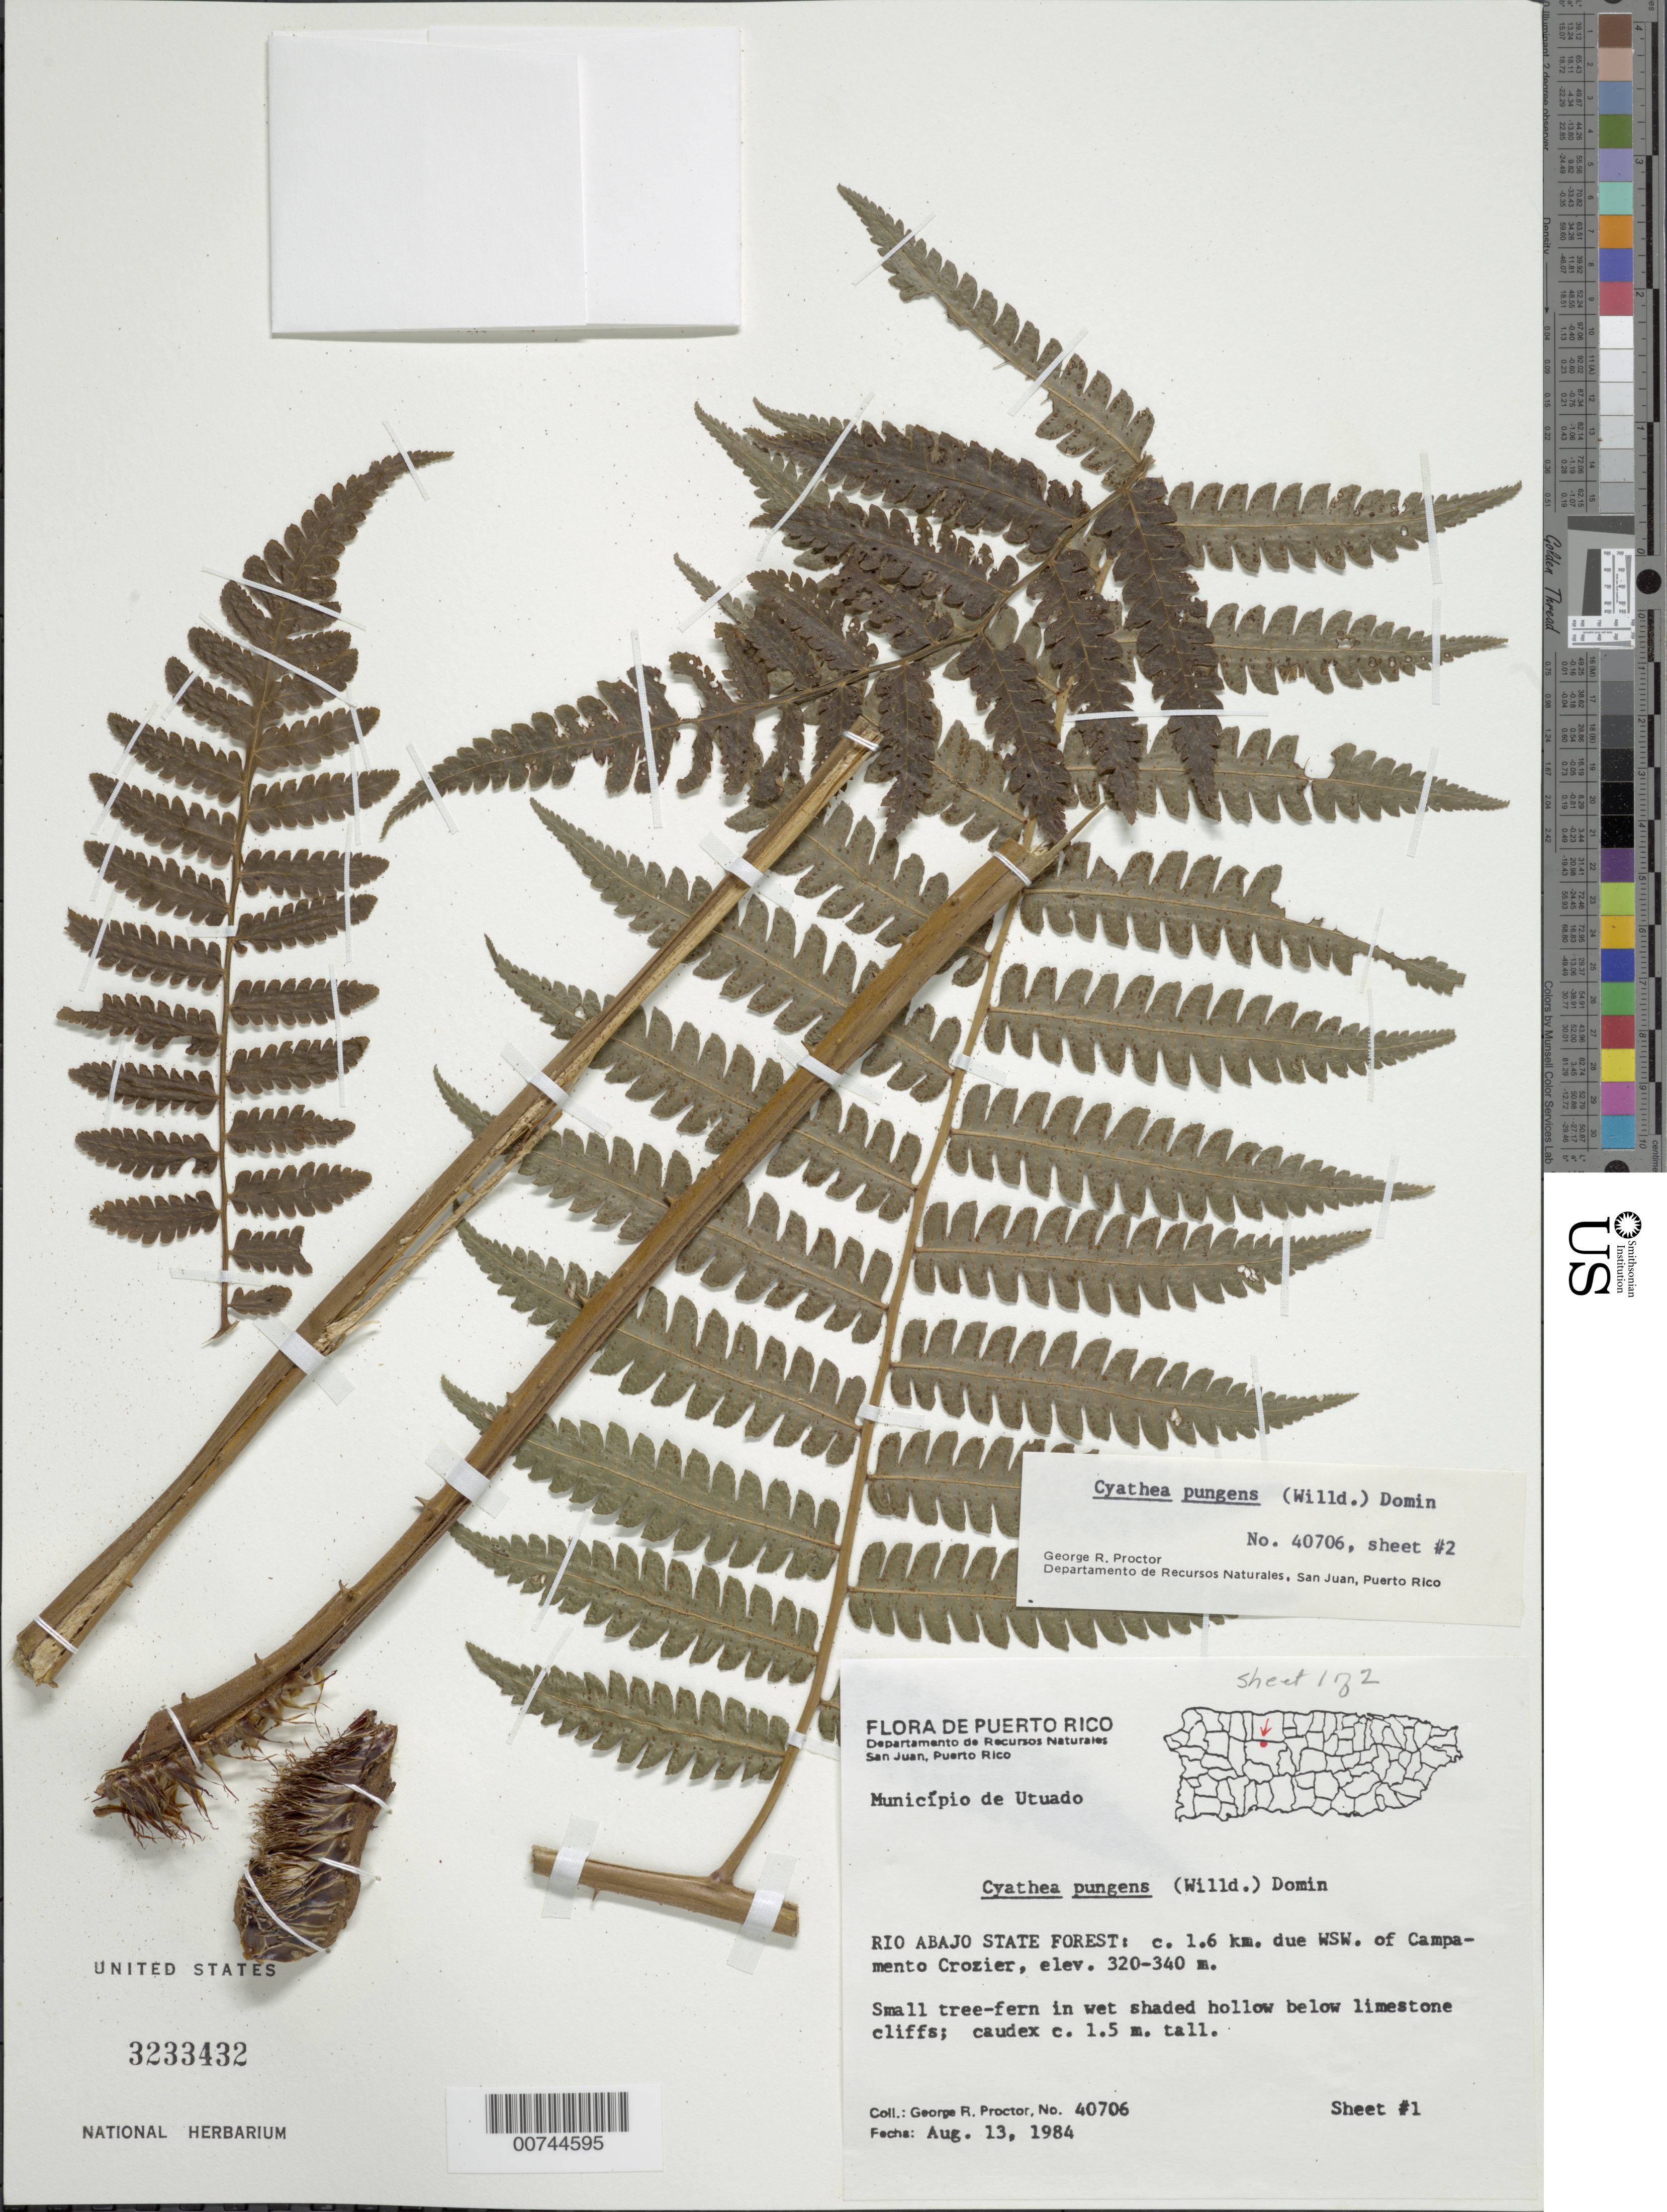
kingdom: Plantae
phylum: Tracheophyta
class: Polypodiopsida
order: Cyatheales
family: Cyatheaceae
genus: Cyathea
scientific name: Cyathea pungens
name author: (Willd.) Domin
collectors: G. R. Proctor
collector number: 40706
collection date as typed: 13 Aug 1984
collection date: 1984-08-13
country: Puerto Rico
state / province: Utuado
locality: Río Abajo State Forest: c. 1.6 km due WSW of Campamento Crozier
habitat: In wet shaded hollow below limestones cliffs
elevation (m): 320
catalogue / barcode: US 3233432